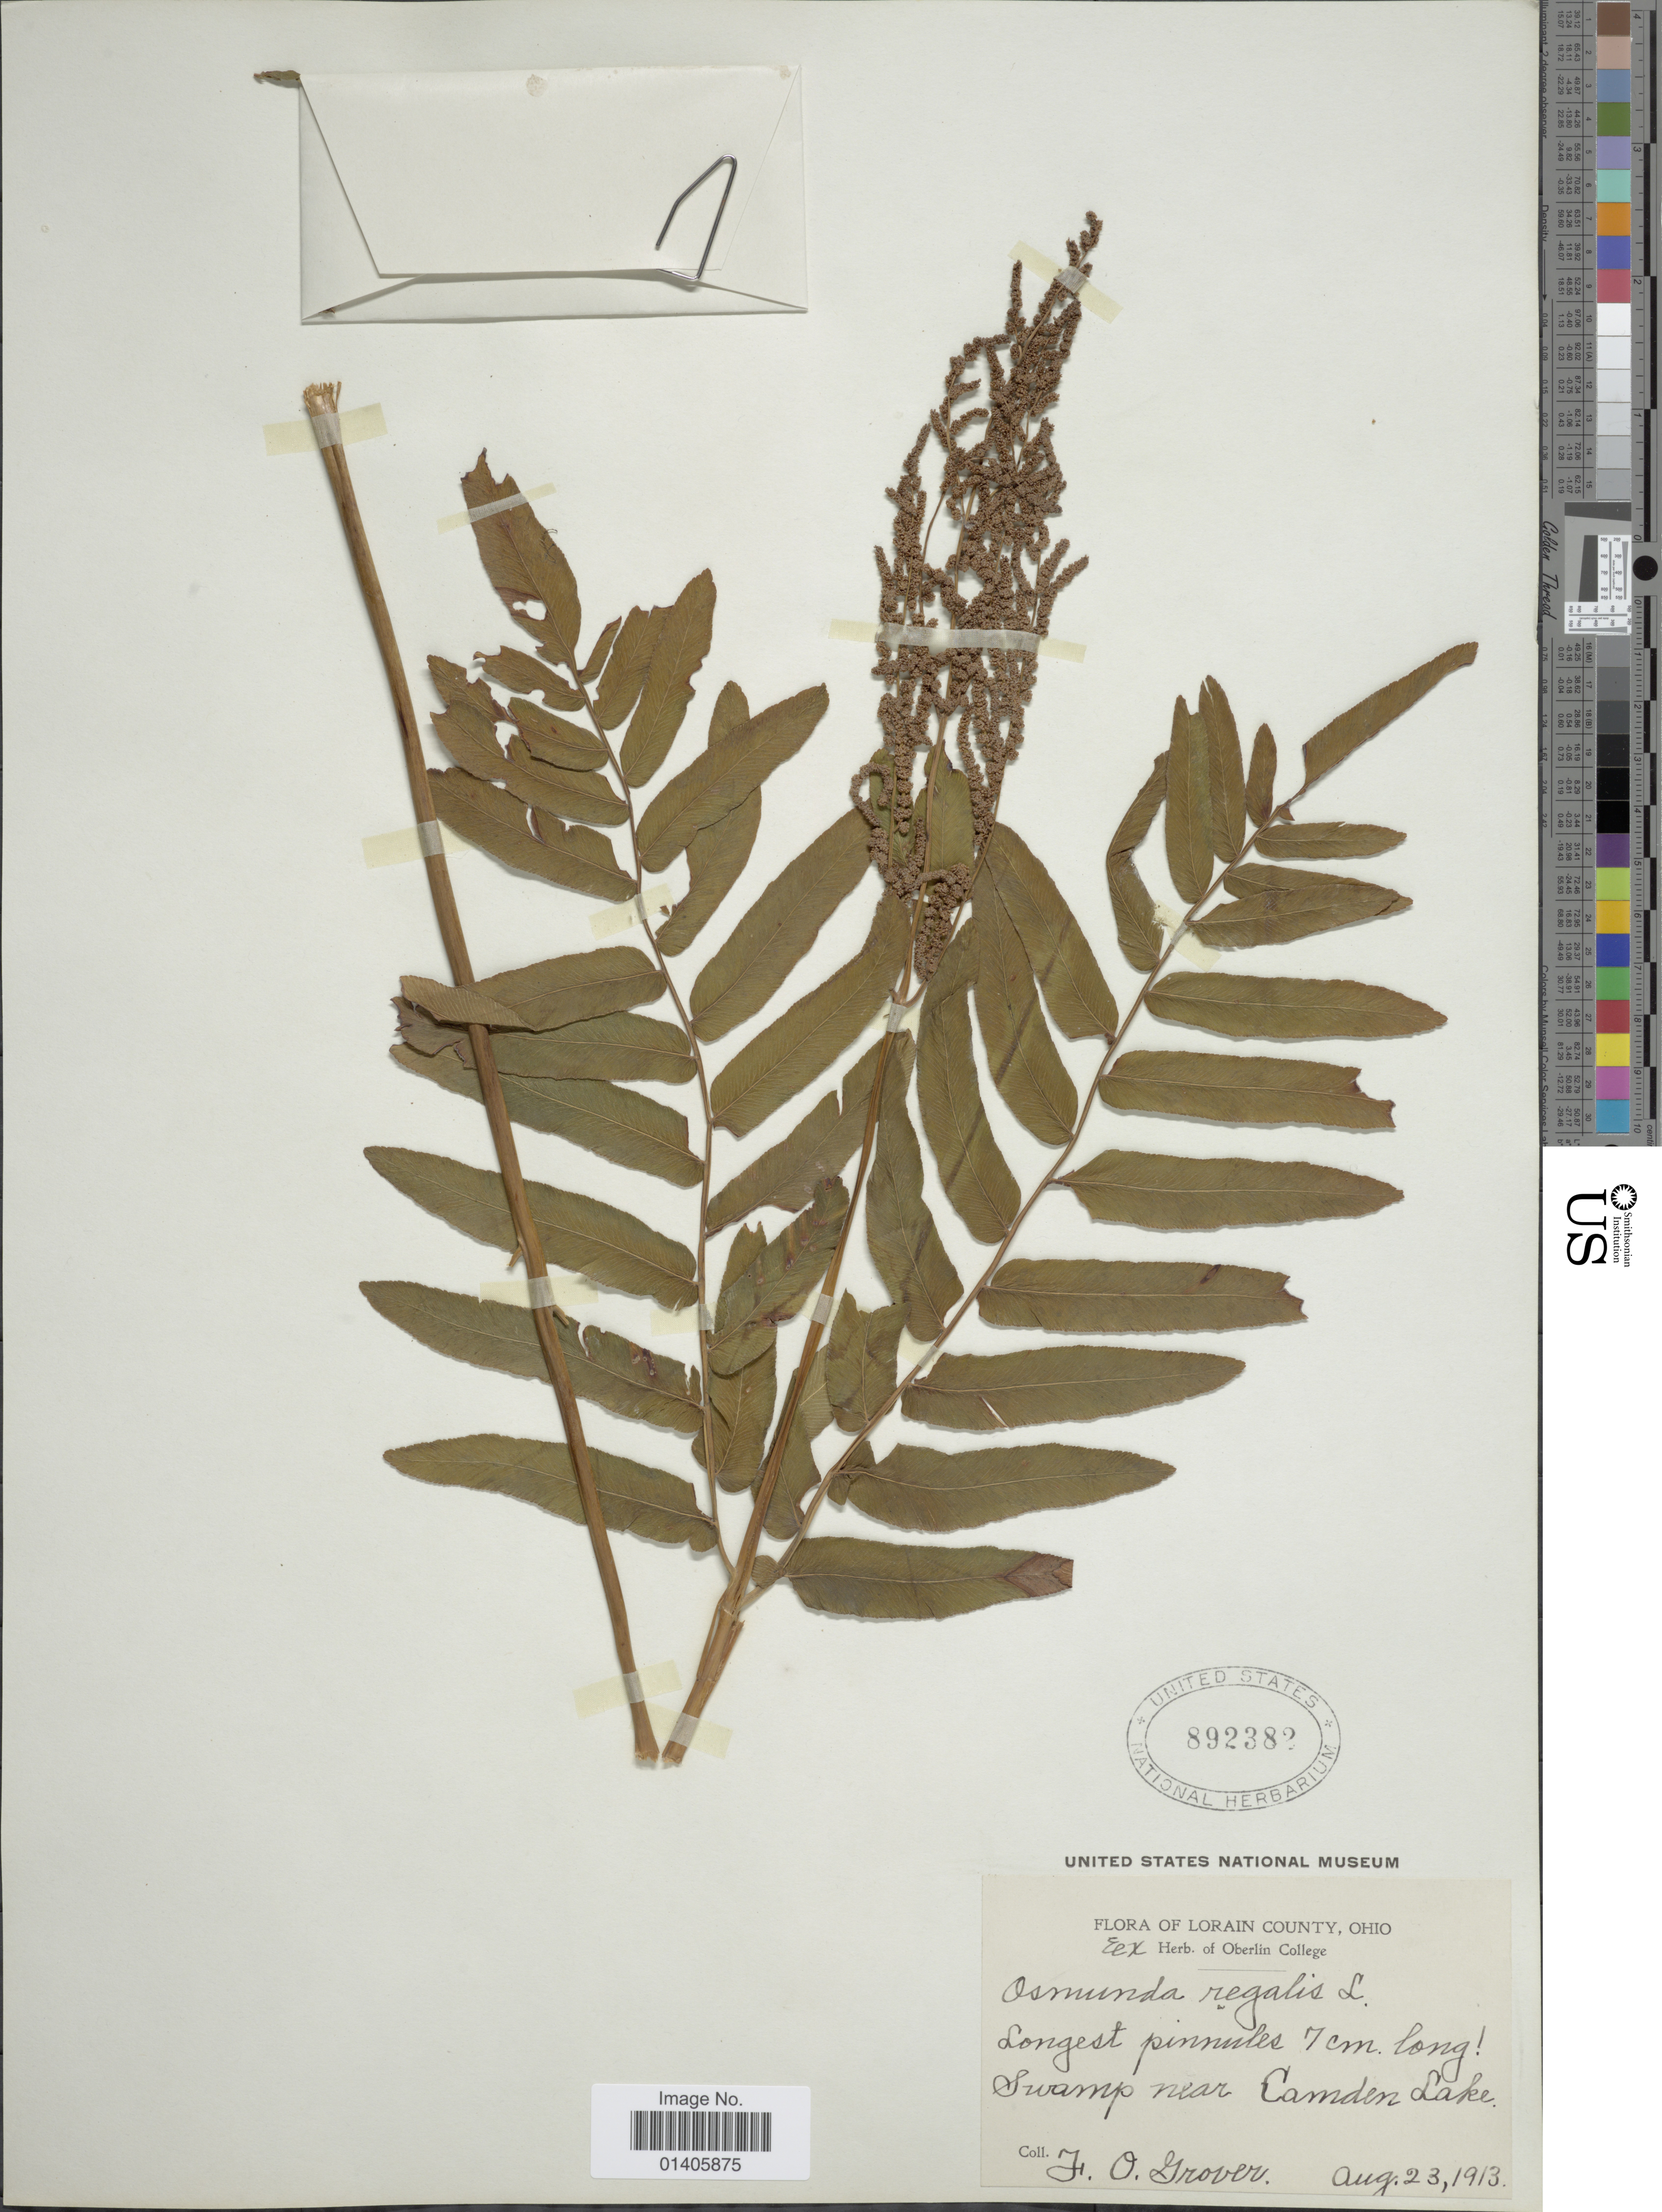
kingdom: Plantae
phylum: Tracheophyta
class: Polypodiopsida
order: Osmundales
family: Osmundaceae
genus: Osmunda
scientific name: Osmunda regalis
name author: L.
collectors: F. Grover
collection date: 1913-08-23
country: United States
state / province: Ohio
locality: Lorain County, Swamp near Camden Lake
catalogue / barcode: US 892382